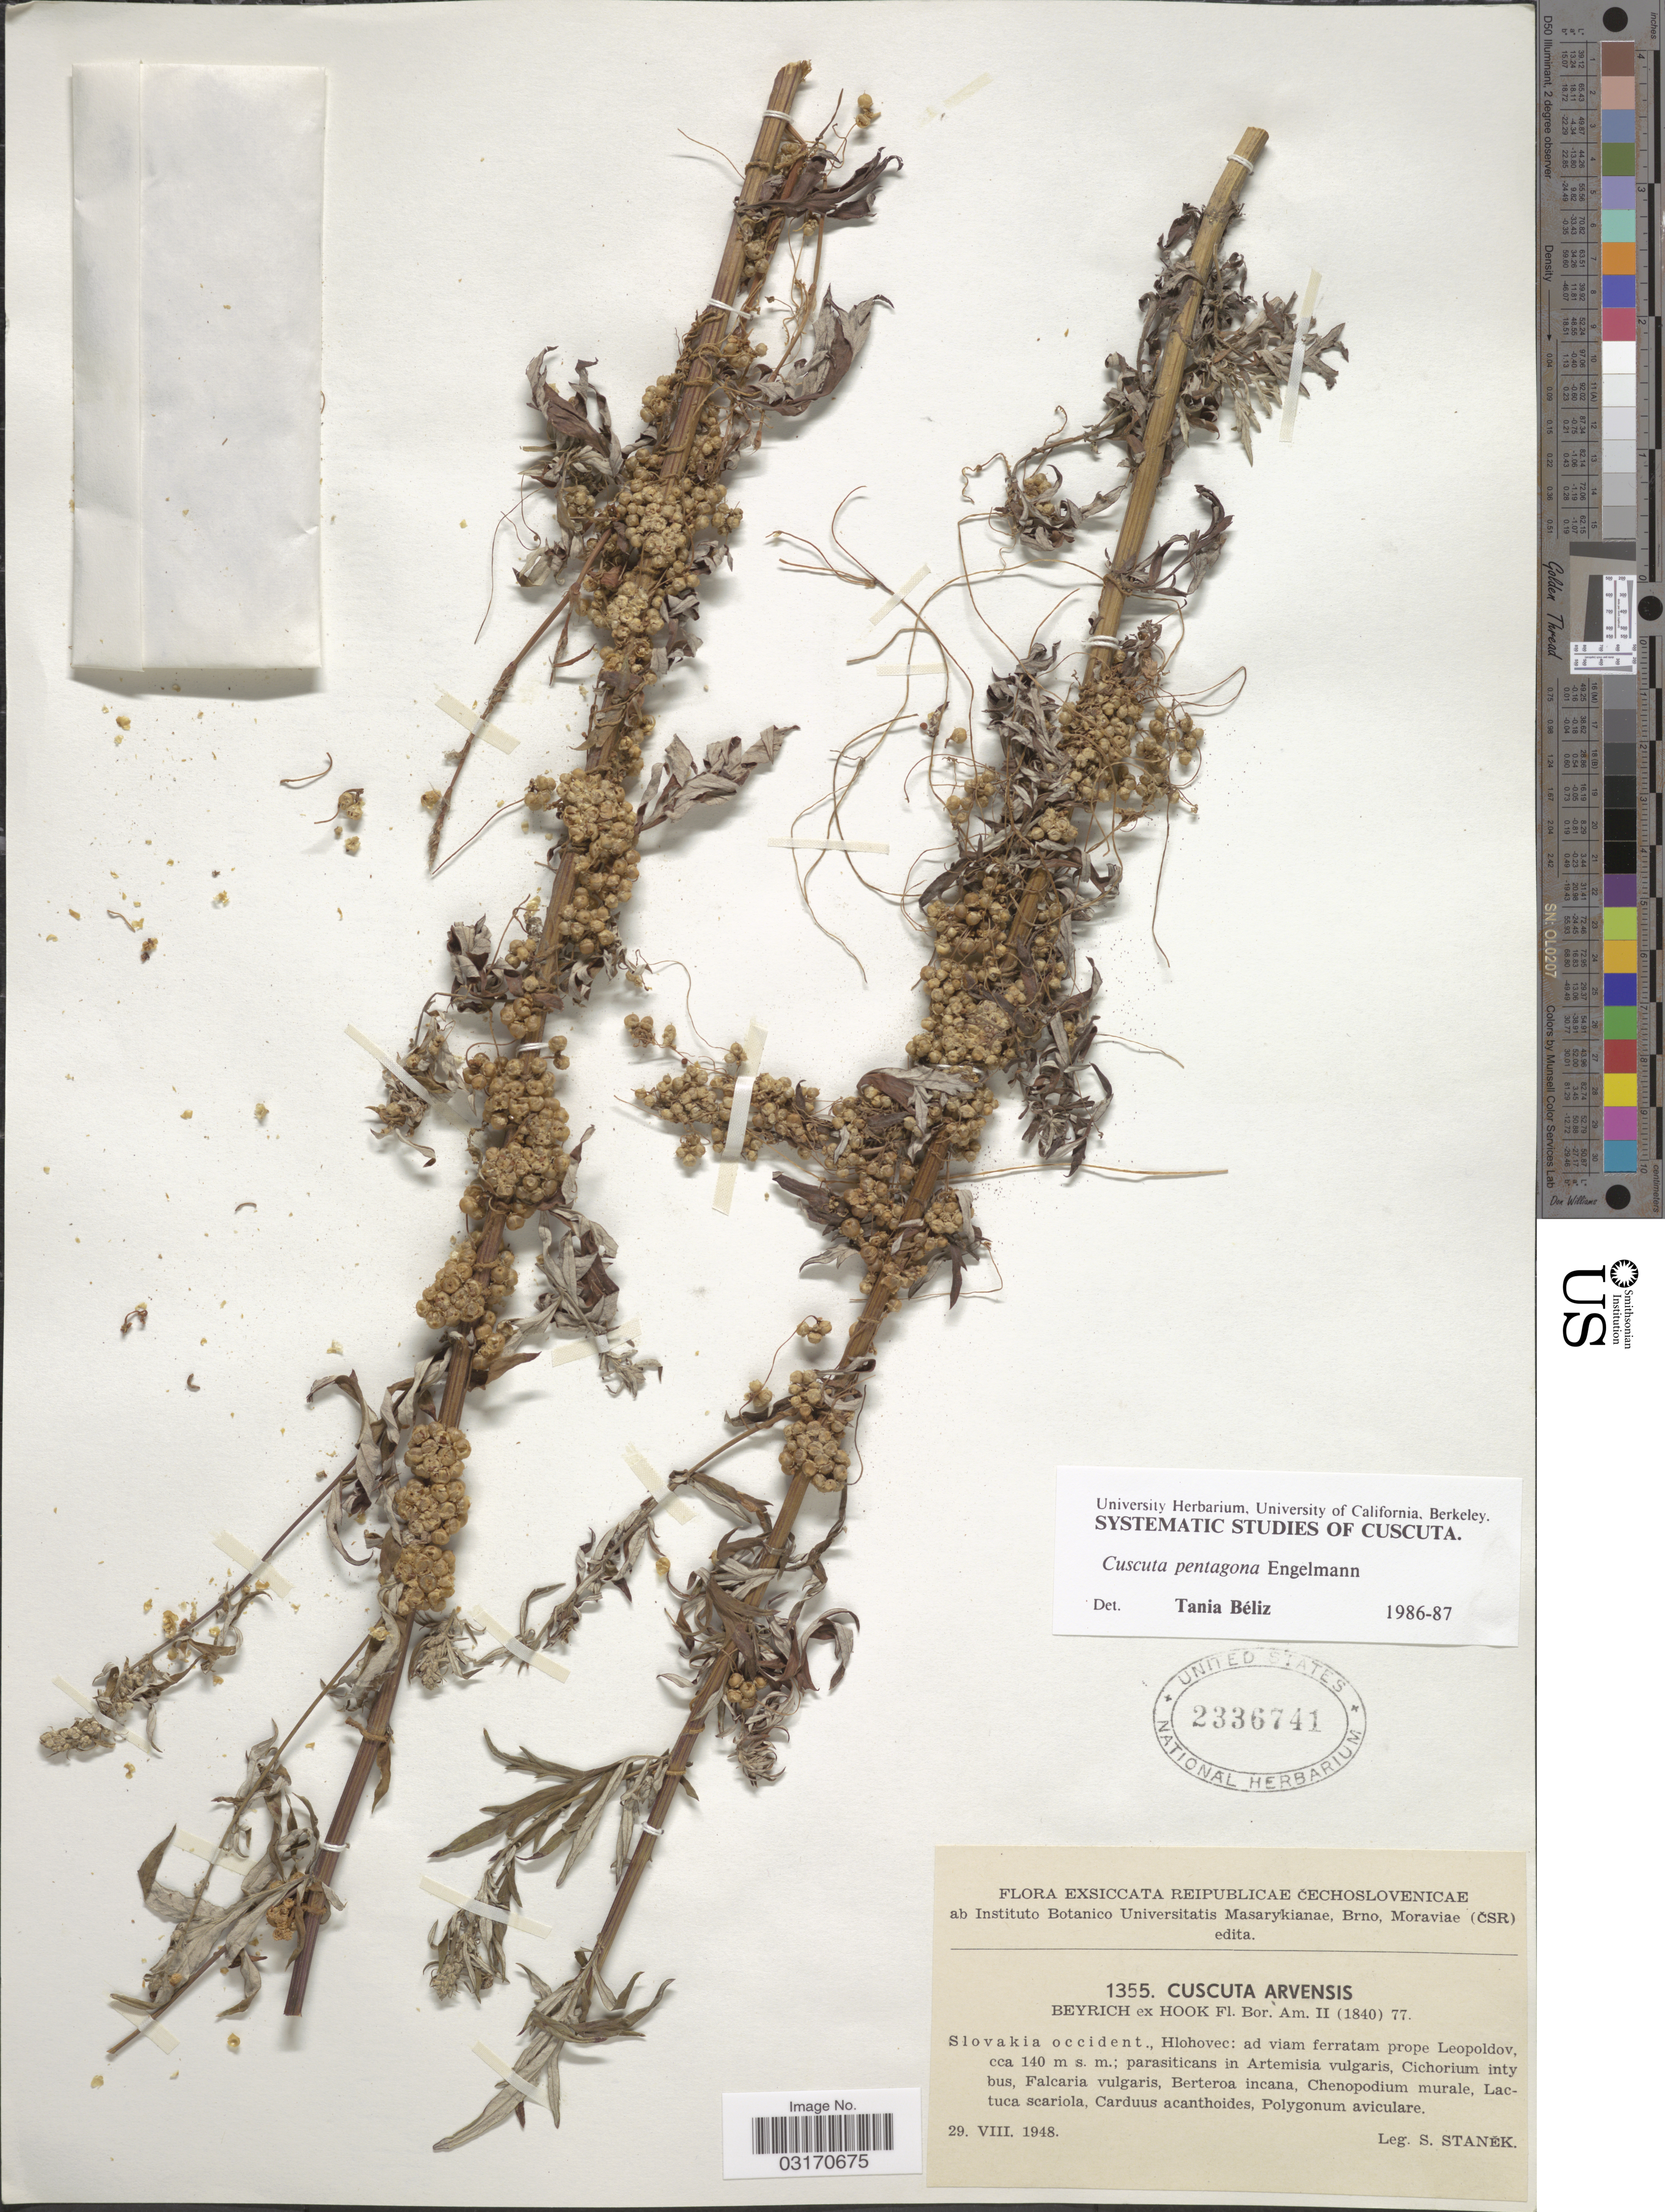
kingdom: Plantae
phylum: Tracheophyta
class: Magnoliopsida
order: Solanales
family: Convolvulaceae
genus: Cuscuta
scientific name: Cuscuta pentagona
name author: Engelm.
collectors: S. Stanek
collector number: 1355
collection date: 1948-08-29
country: Slovakia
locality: Reipublicae Čechoslovenicae. Slovakia occident., Hlohovec: ad viam ferratam prope Leopoldov.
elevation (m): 140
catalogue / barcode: US 2336741